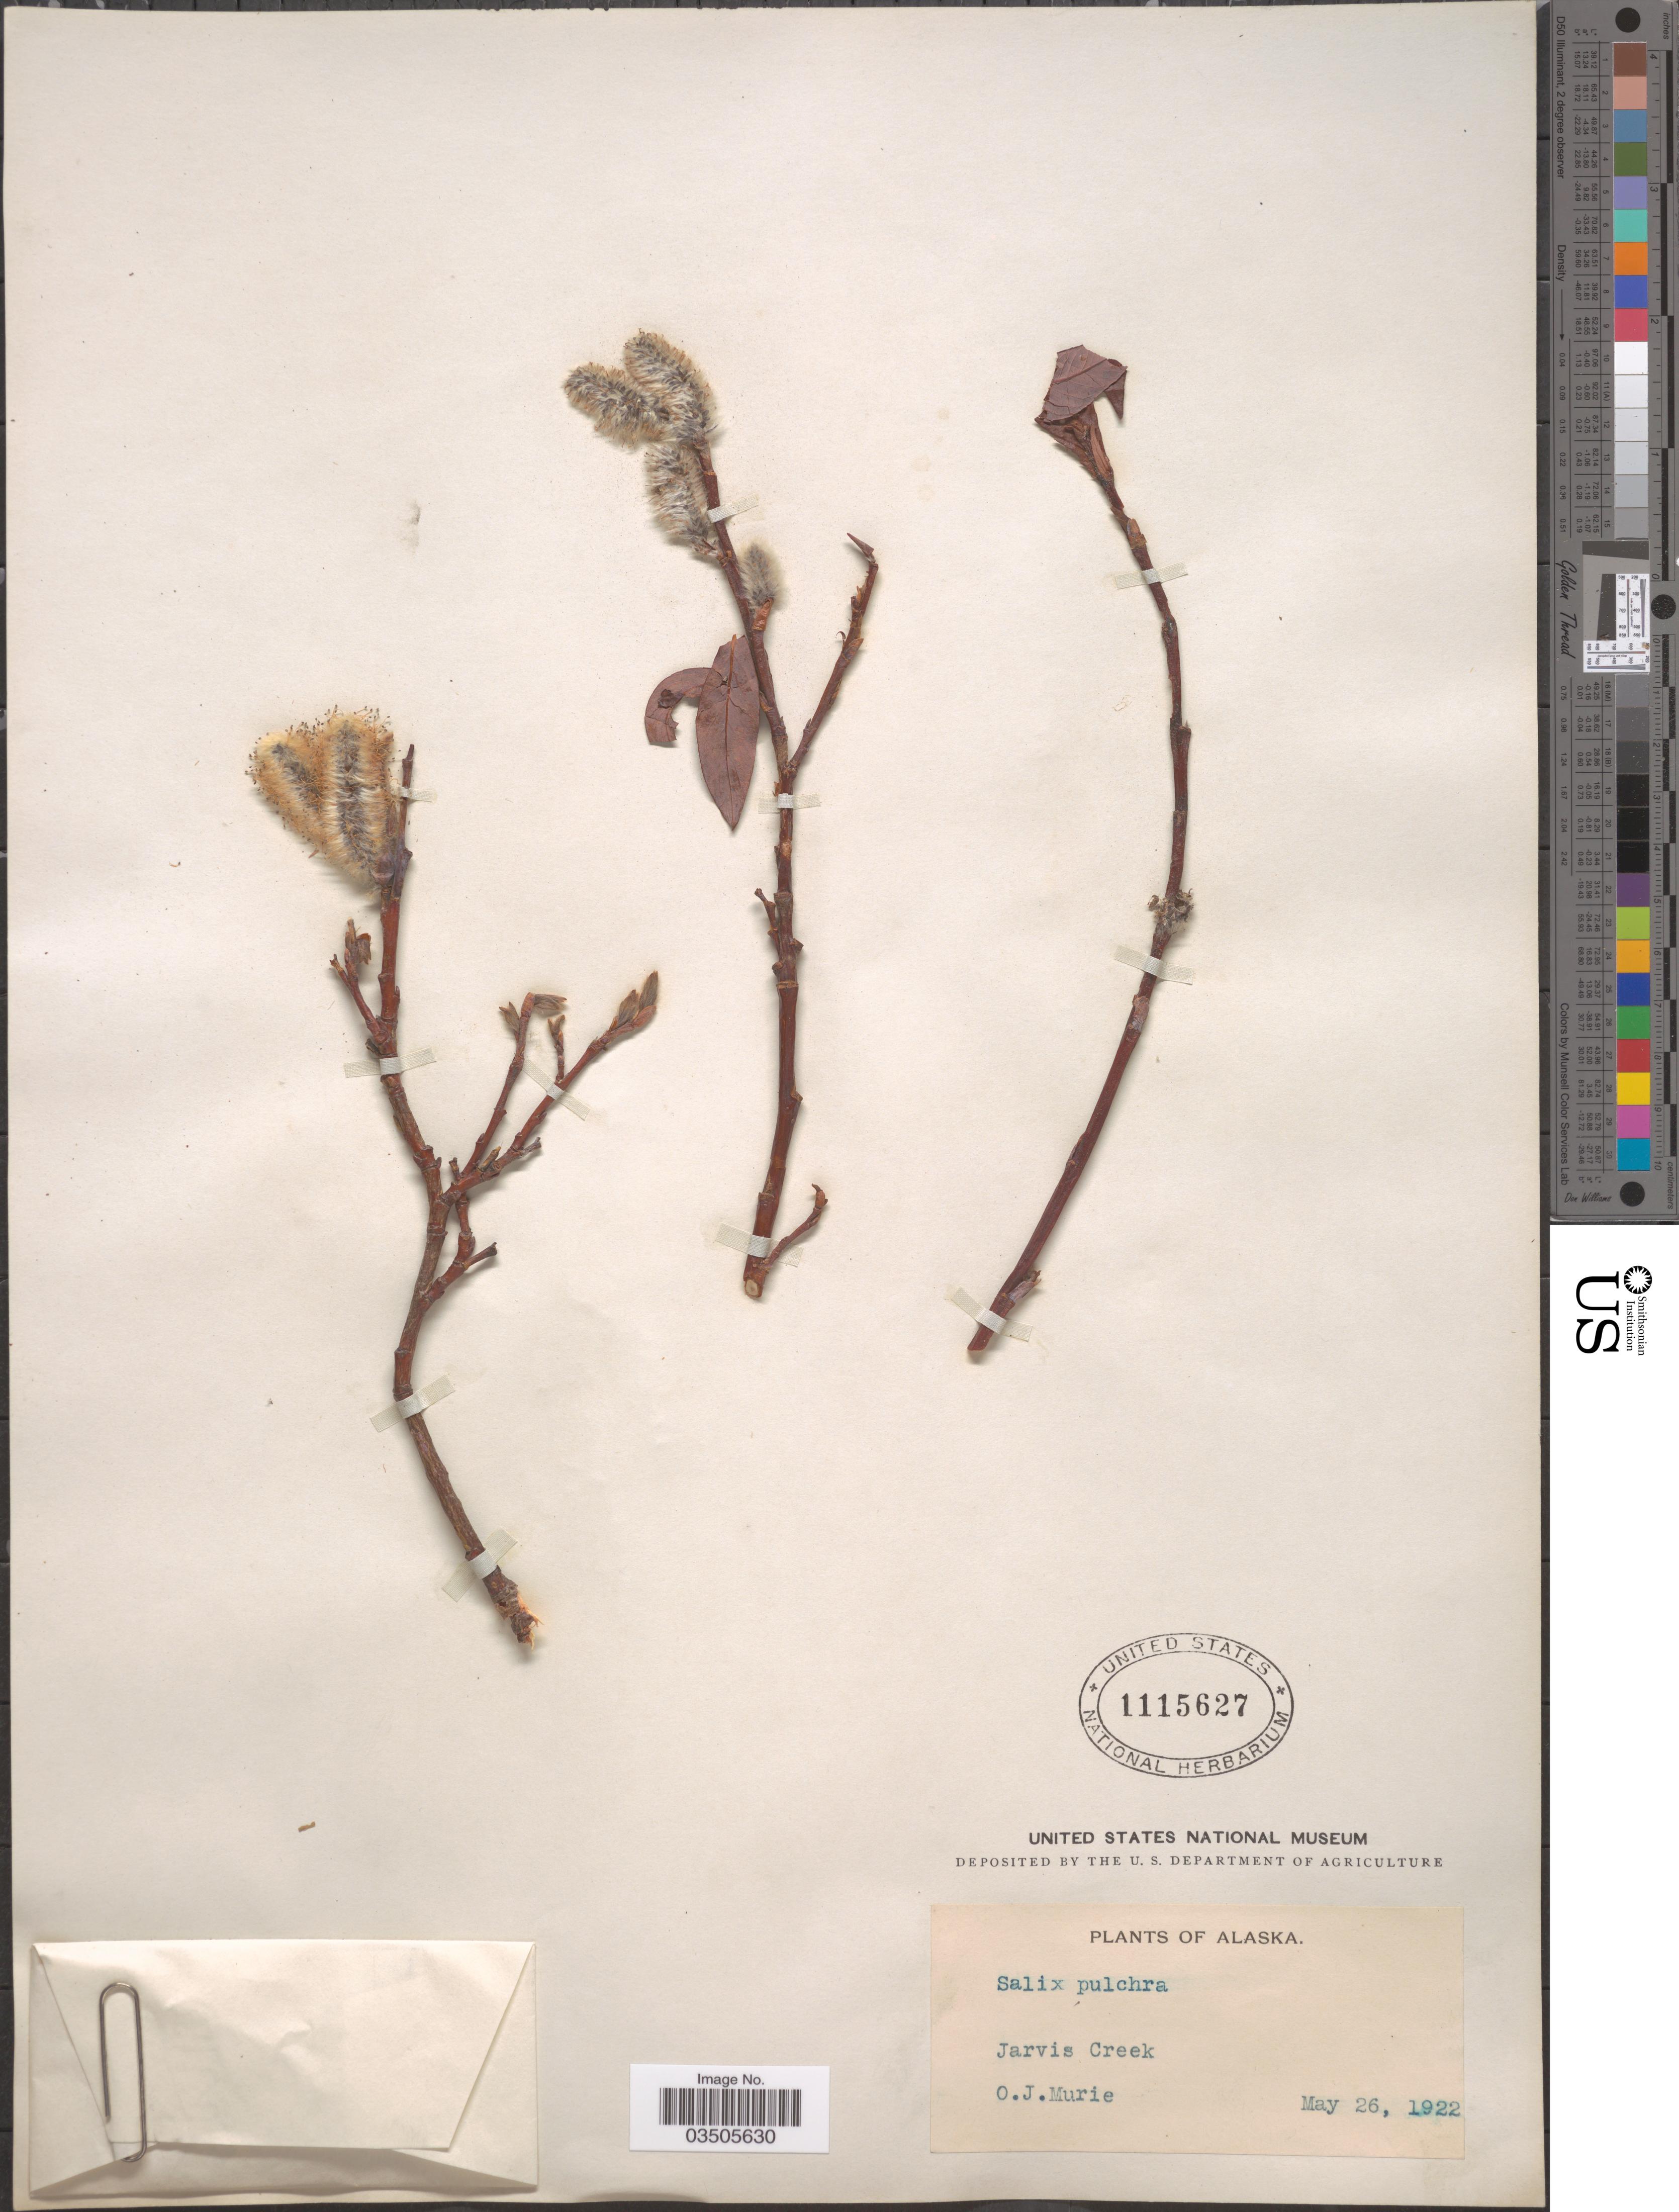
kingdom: Plantae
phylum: Tracheophyta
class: Magnoliopsida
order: Malpighiales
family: Salicaceae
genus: Salix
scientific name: Salix pulchra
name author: Cham.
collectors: O. Murie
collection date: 1922-05-26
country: United States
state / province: Alaska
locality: Jarvis Creek.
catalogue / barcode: US 1115627